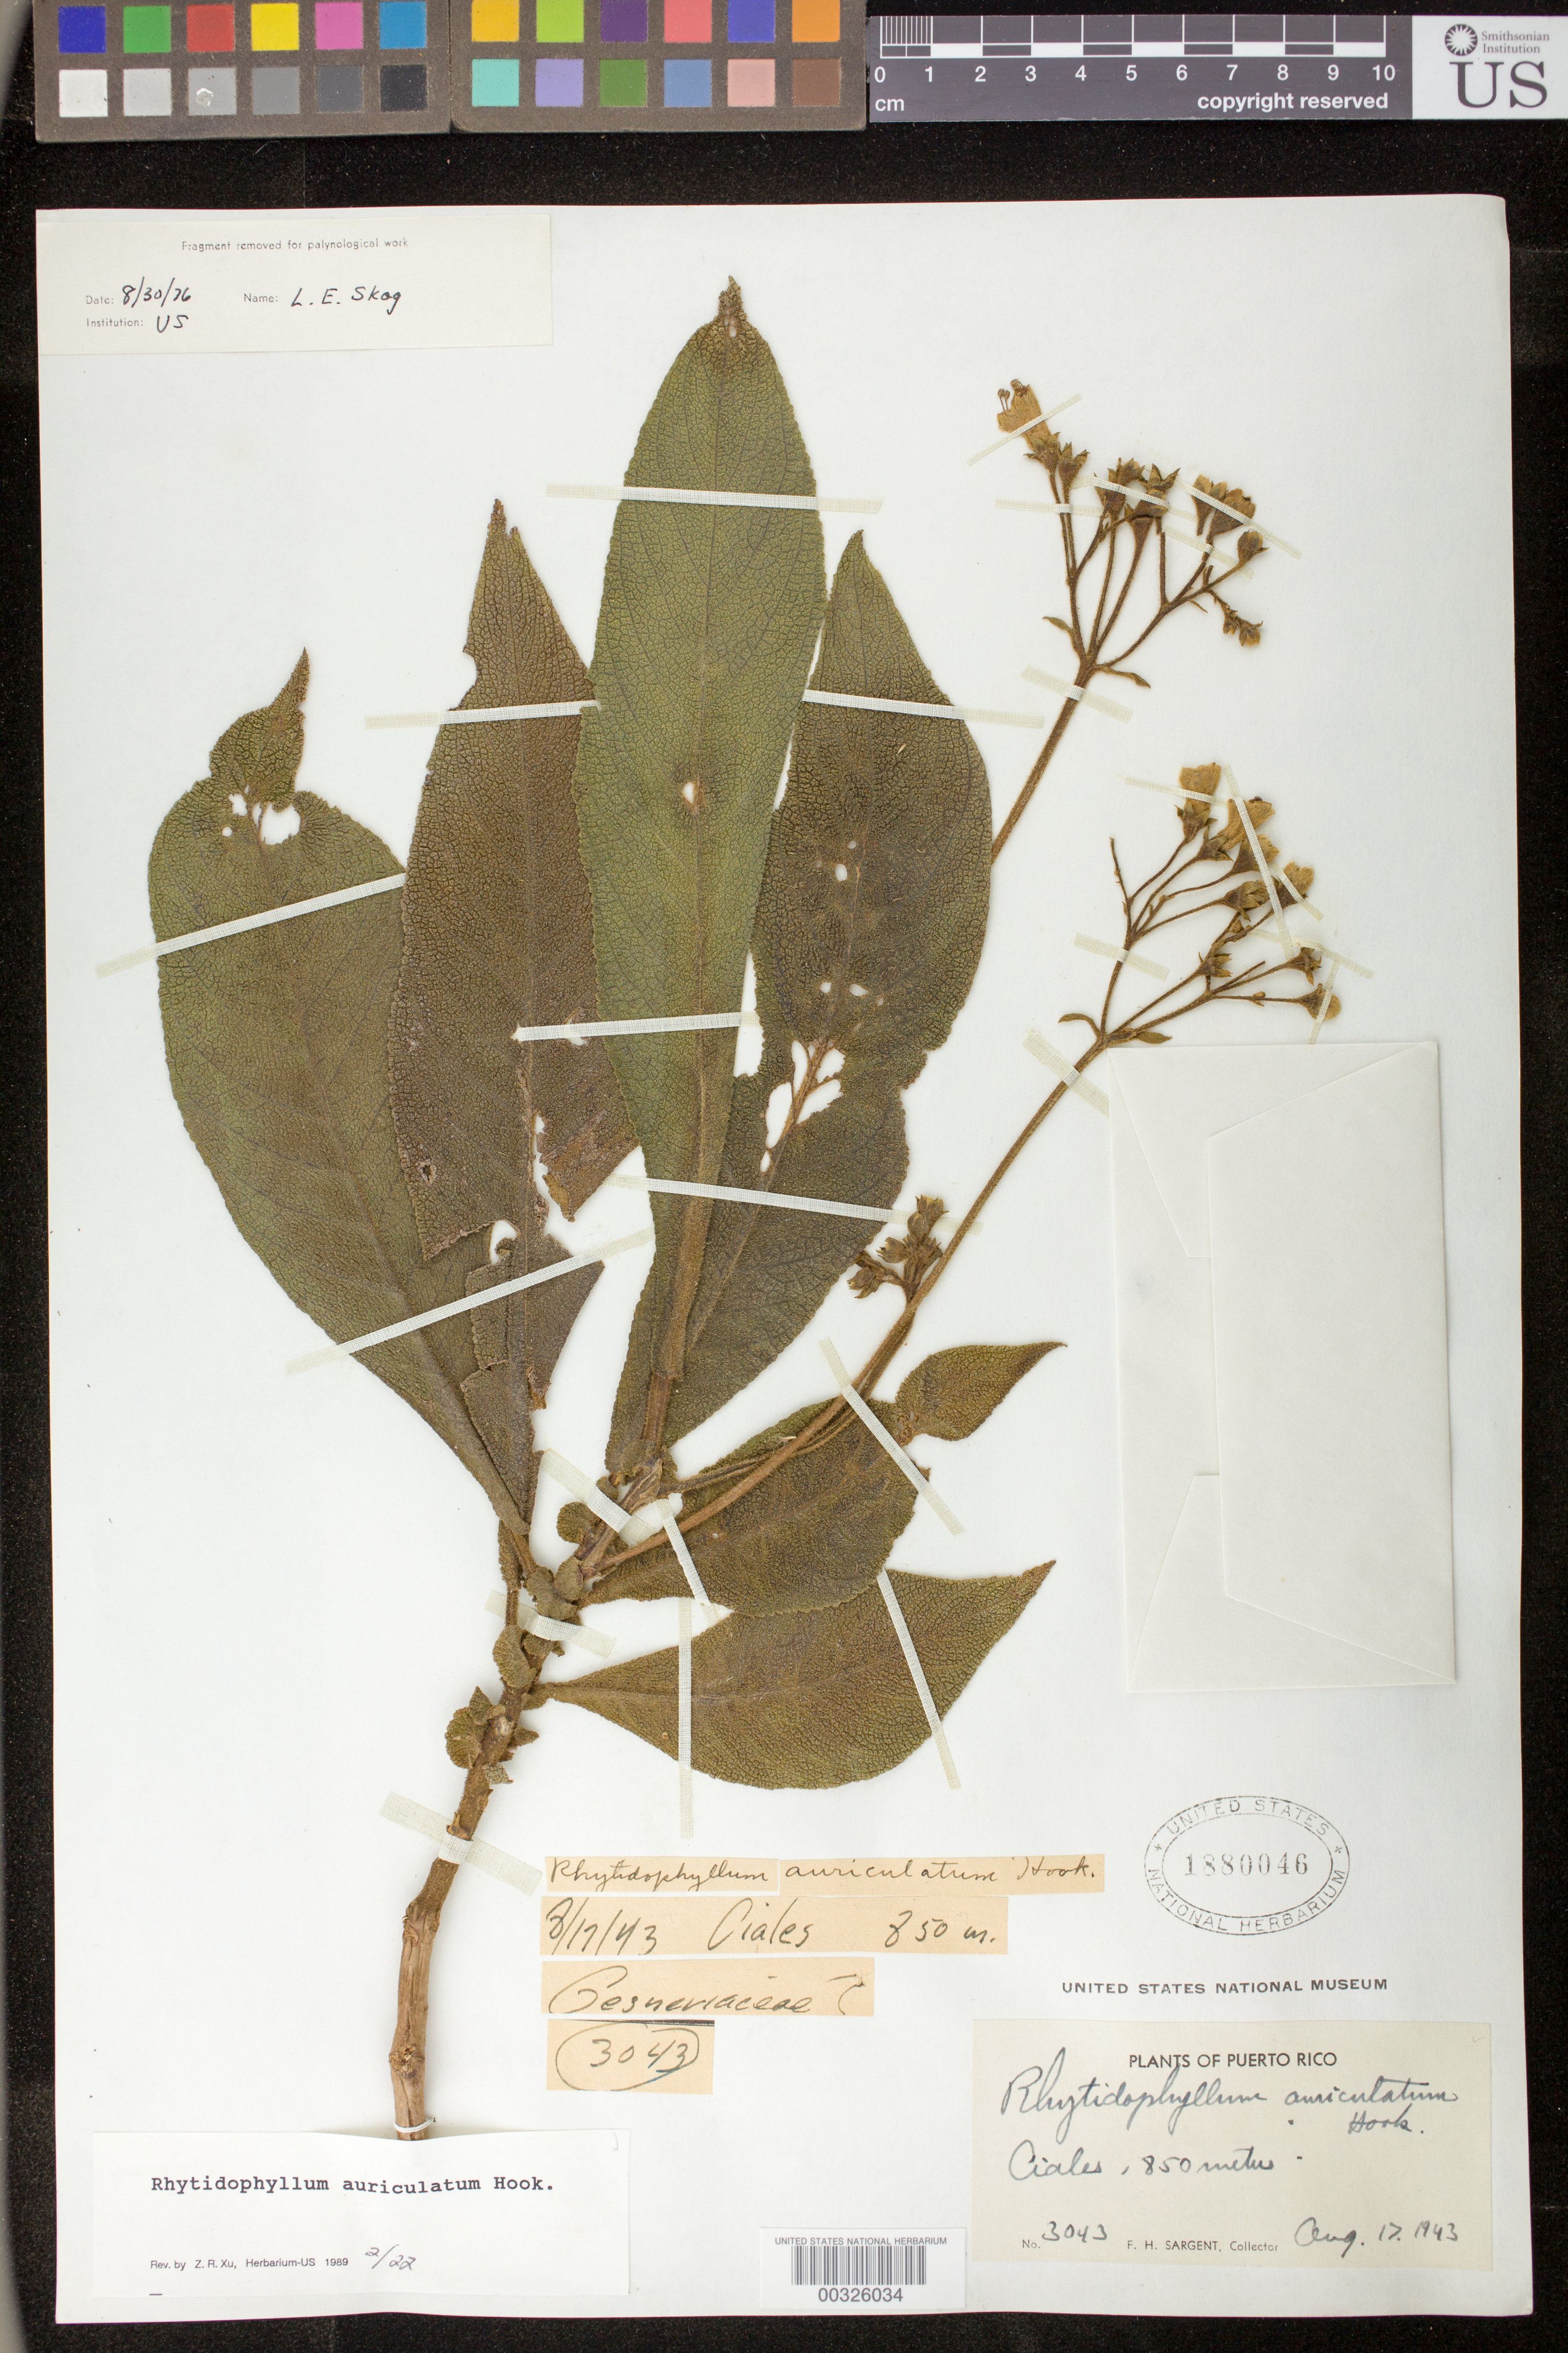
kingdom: Plantae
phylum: Tracheophyta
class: Magnoliopsida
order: Lamiales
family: Gesneriaceae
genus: Rhytidophyllum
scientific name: Rhytidophyllum auriculatum var. angustatum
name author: Urb.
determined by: Skog, Laurence E.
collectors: F. H. Sargent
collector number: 3043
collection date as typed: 17 Aug 1943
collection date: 1943-08-17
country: Puerto Rico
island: Puerto Rico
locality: Ciales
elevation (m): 850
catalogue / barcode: US 1880046